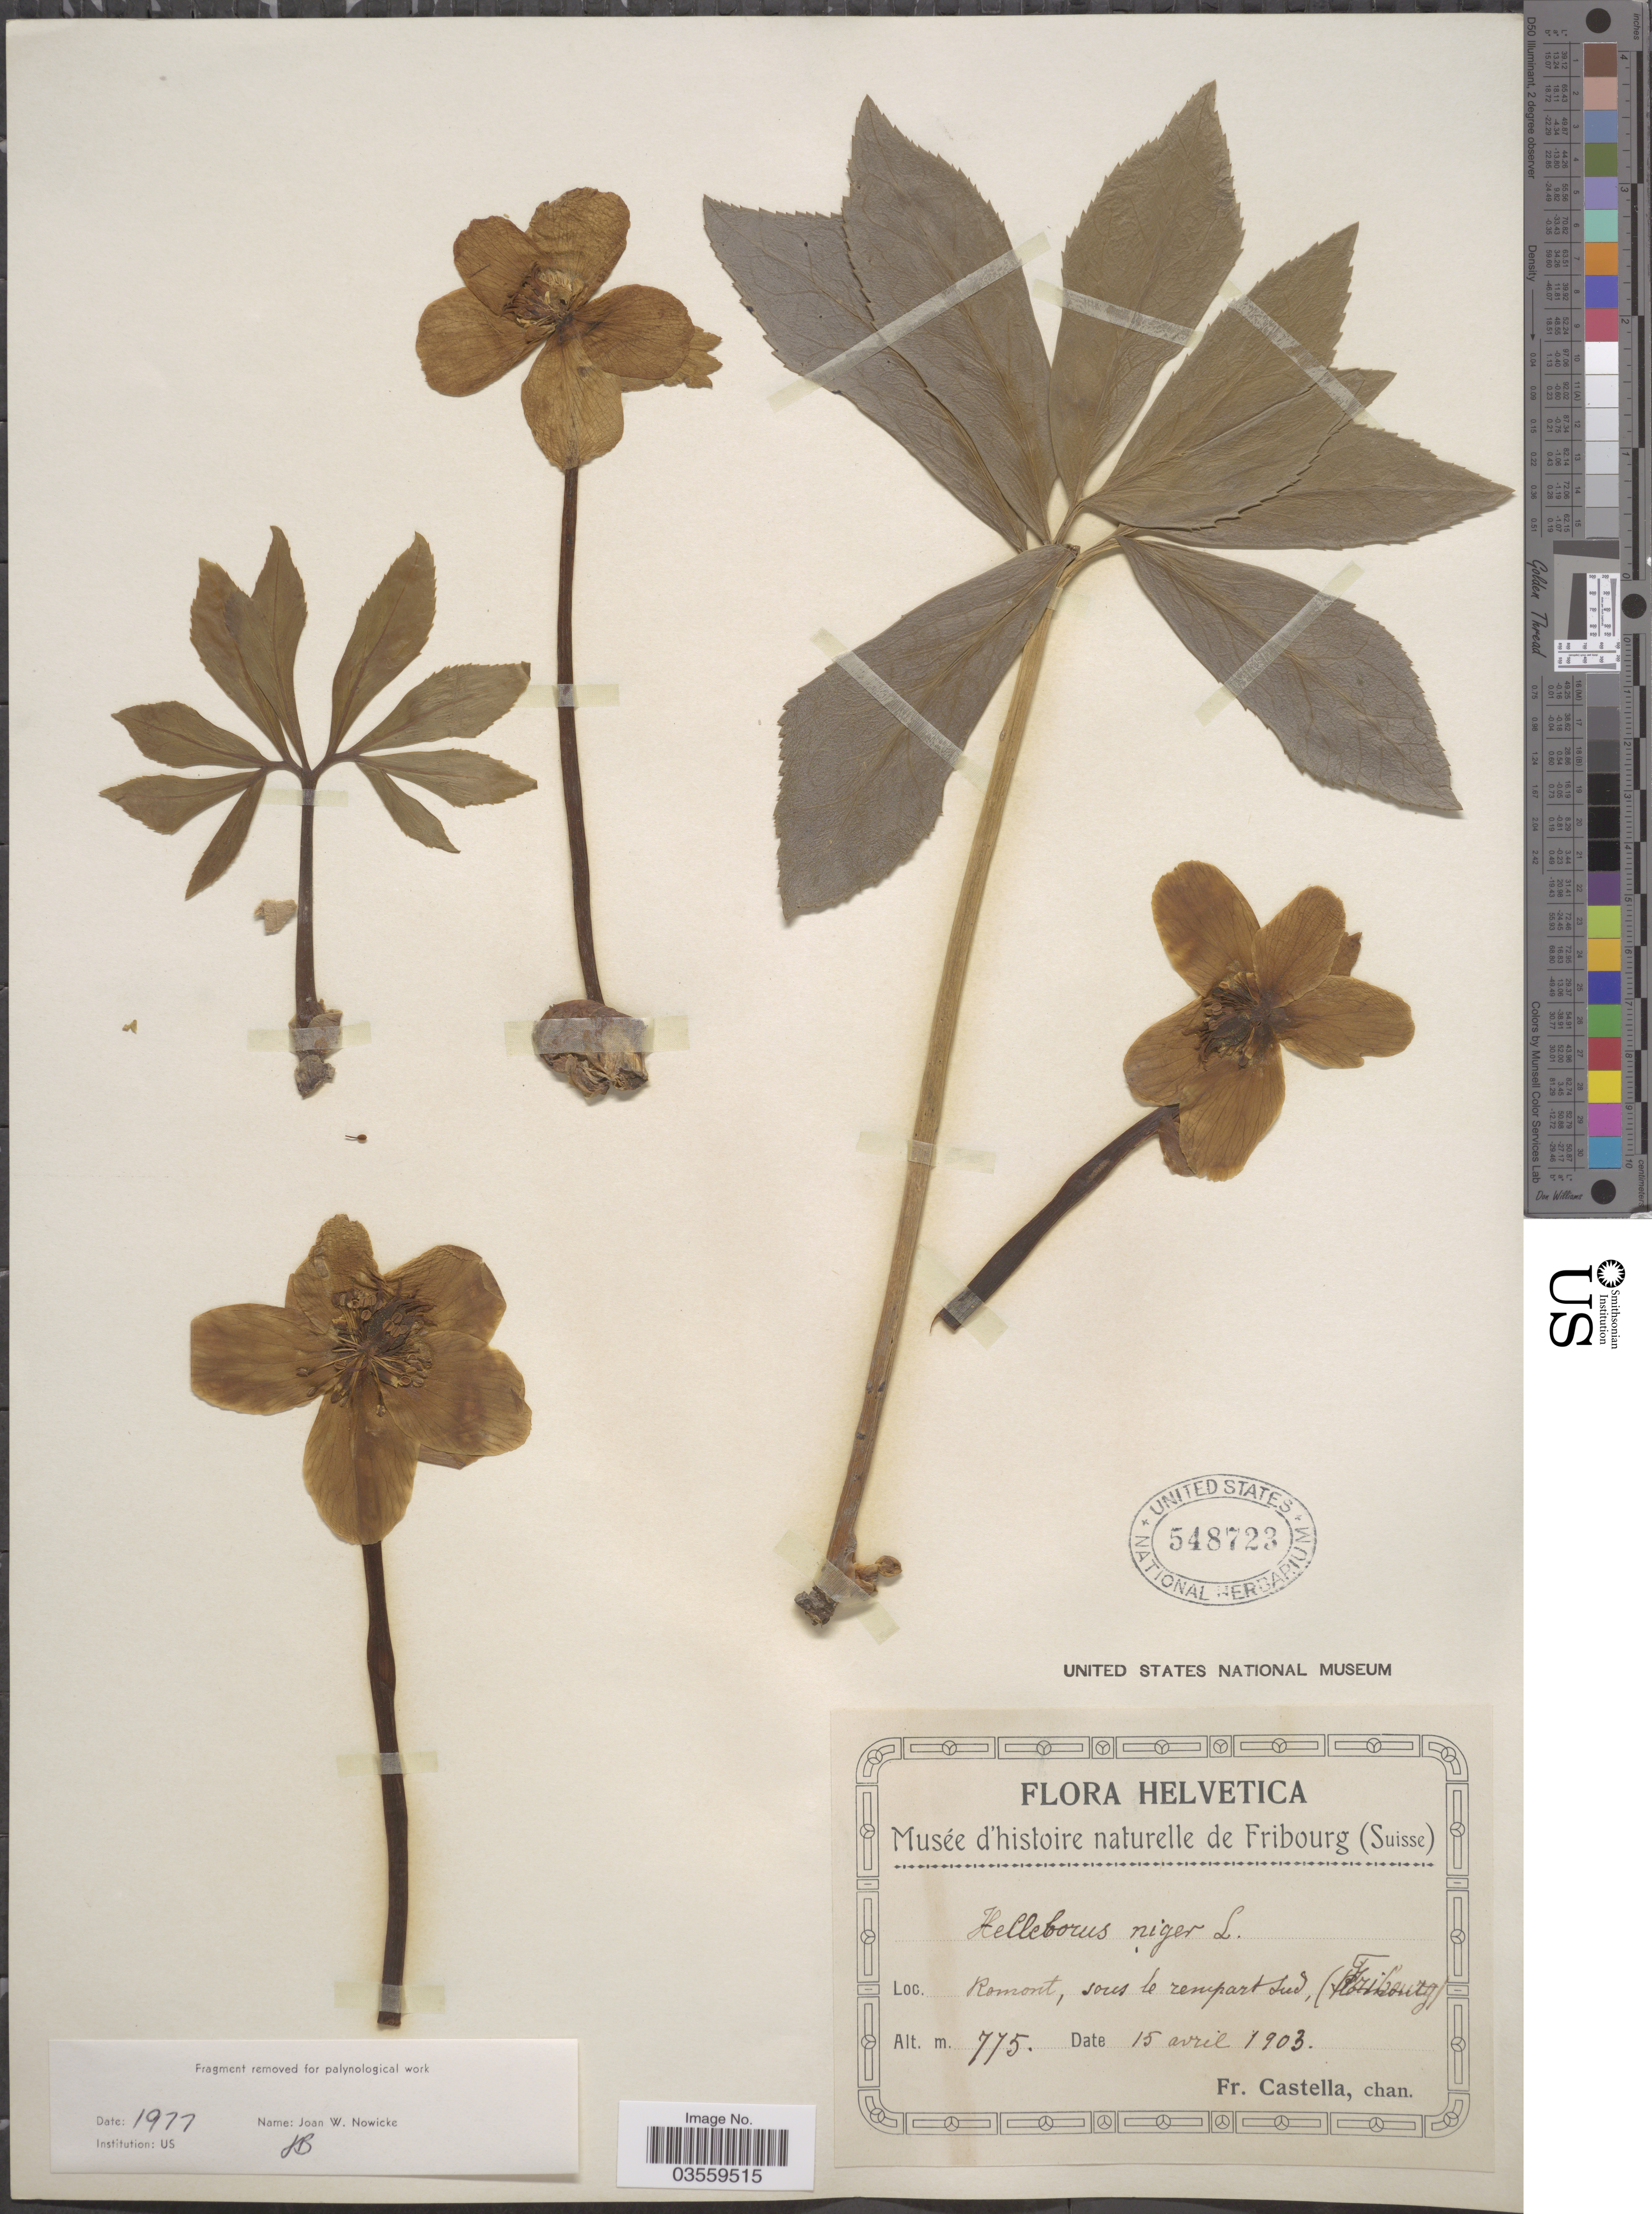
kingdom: Plantae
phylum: Tracheophyta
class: Magnoliopsida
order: Ranunculales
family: Ranunculaceae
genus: Helleborus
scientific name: Helleborus niger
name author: L.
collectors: Fr. Castella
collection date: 1903-04-15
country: Switzerland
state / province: Fribourg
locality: Helvetica. Romont, sous le rempart Sud.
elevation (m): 775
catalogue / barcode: US 548723